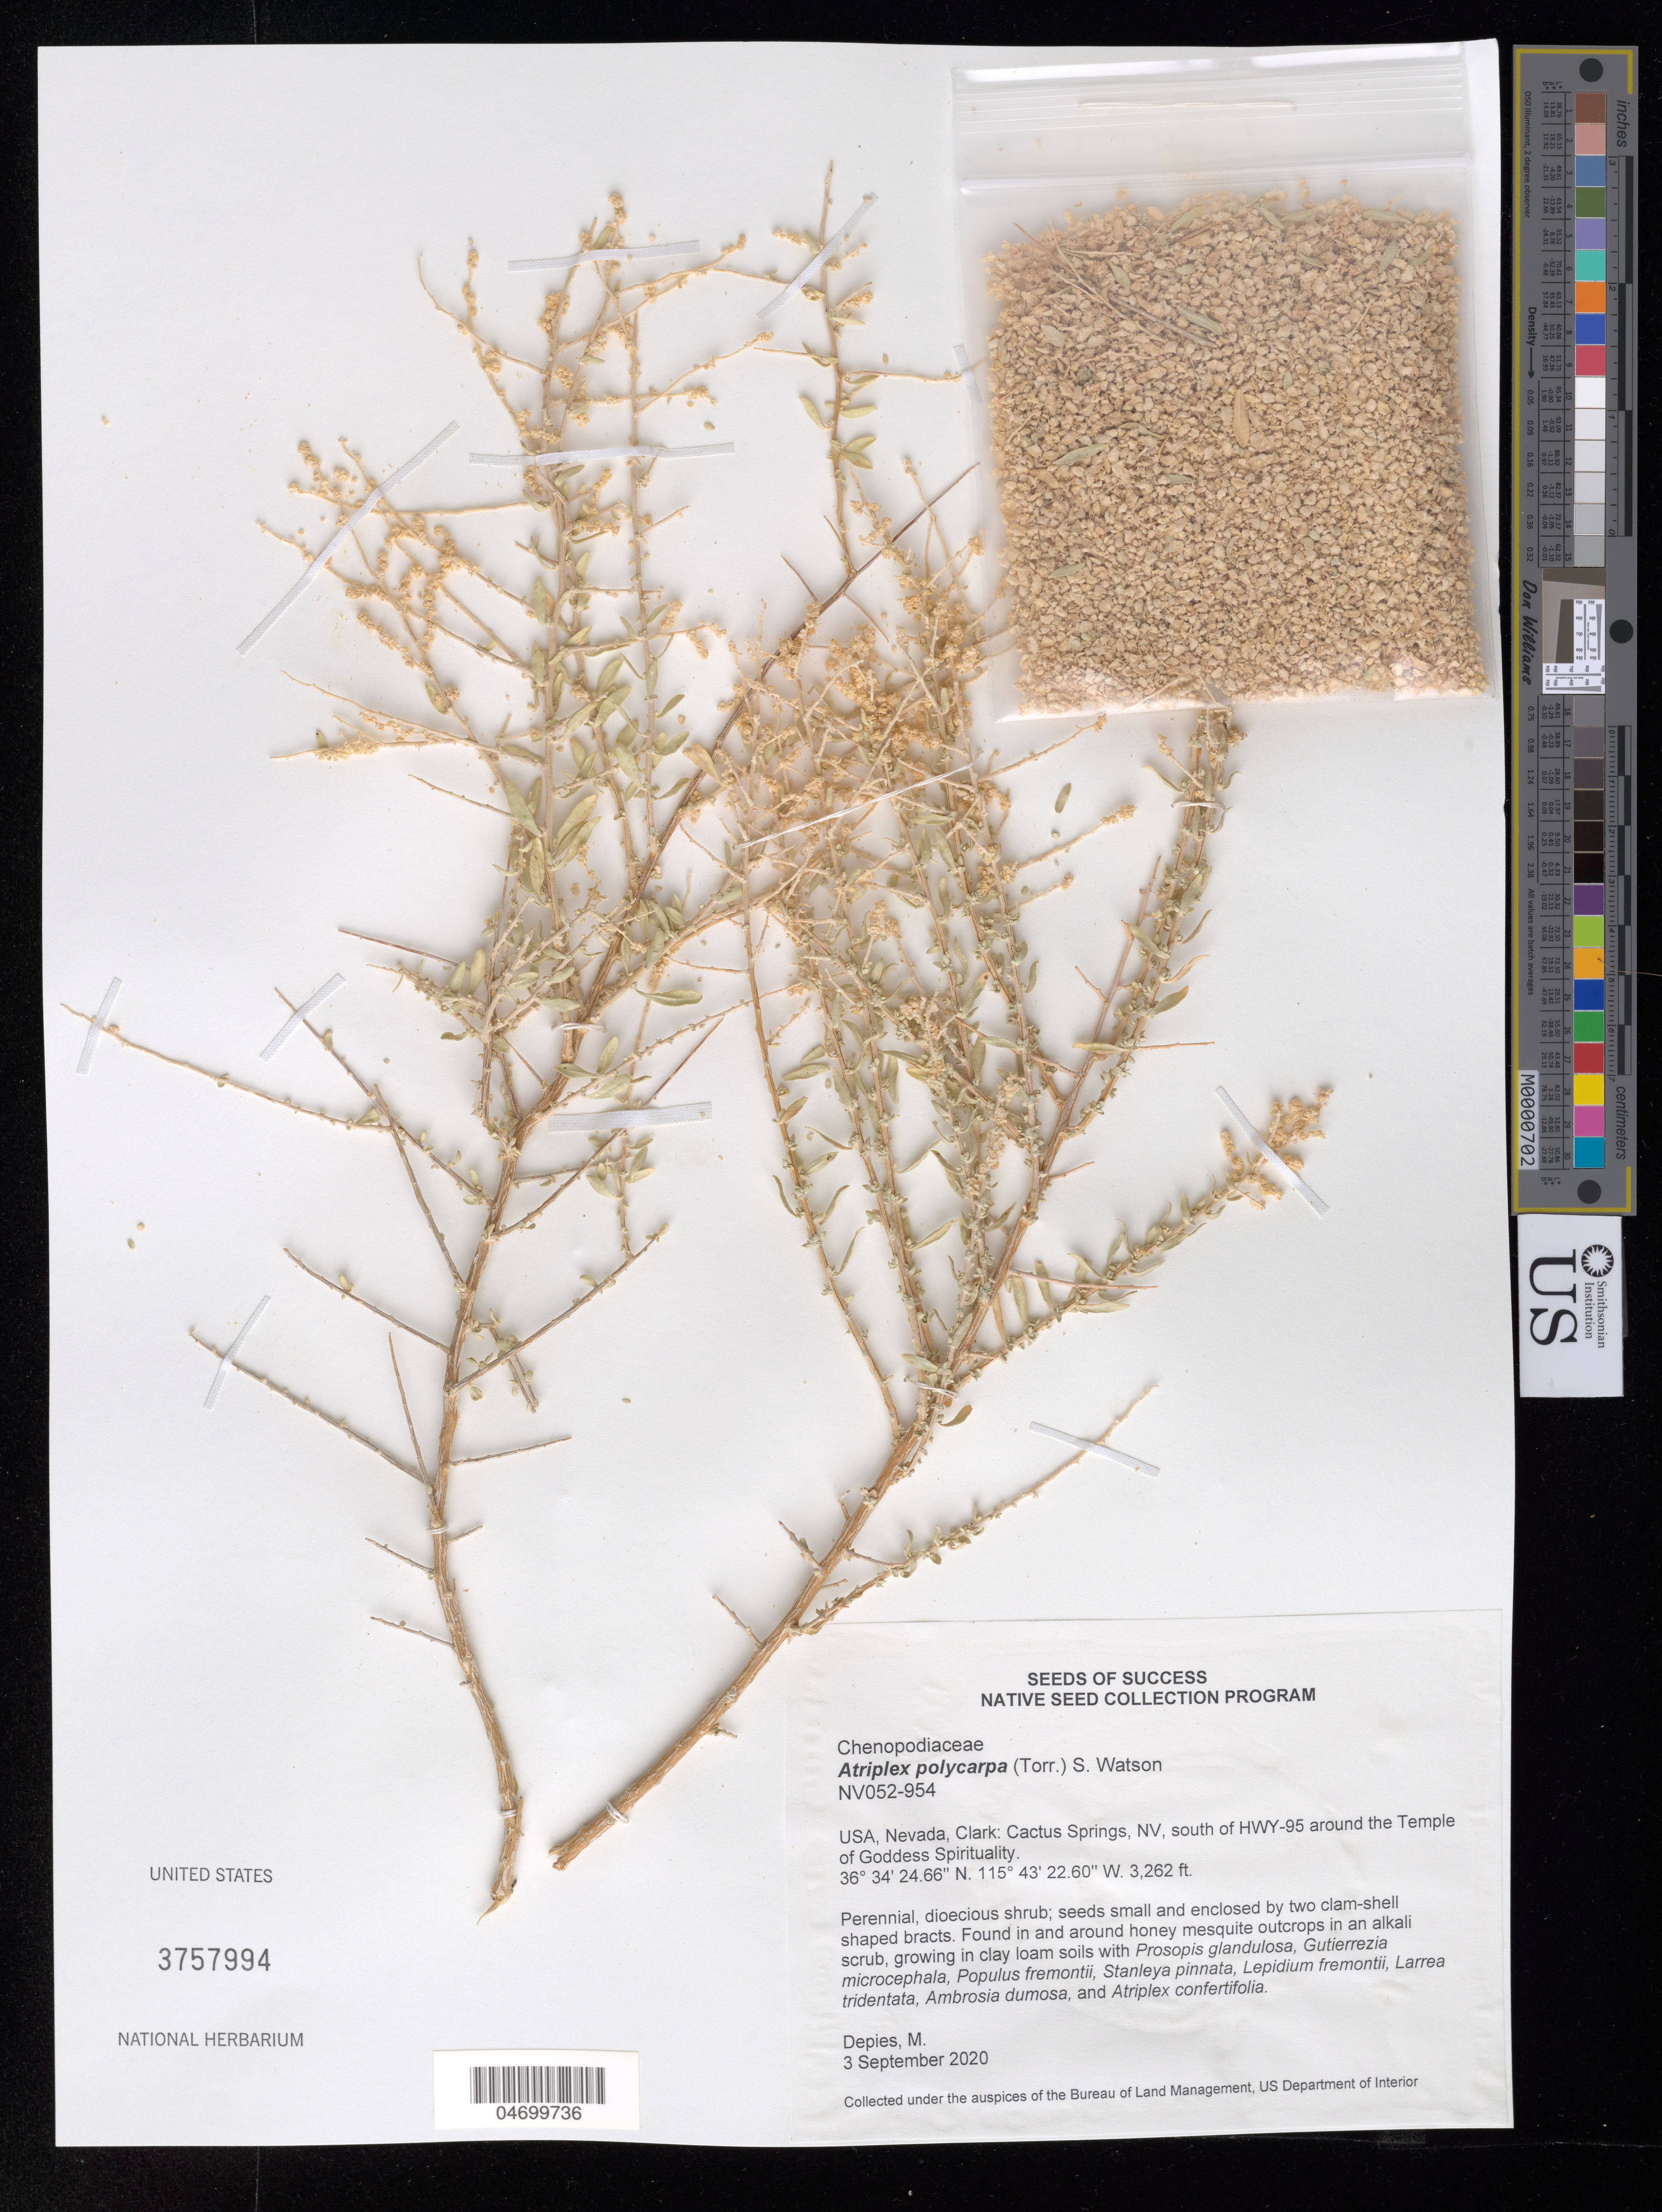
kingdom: Plantae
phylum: Tracheophyta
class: Magnoliopsida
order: Caryophyllales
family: Amaranthaceae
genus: Atriplex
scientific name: Atriplex polycarpa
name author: (Torr.) S. Watson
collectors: M. Depies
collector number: NV052-954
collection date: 2020-09-03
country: United States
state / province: Nevada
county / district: Clark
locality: Cactus Springs, S of Hwy-95 around the Temple of Goddess Spirituality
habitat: Clay loam soils. Honeymesquite outcrops in an alkali scrub. With Populus fremontii, Stanleya pinnata, Larrea tridentata, Ambrosia dumosa, etc.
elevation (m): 994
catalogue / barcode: US 3757994